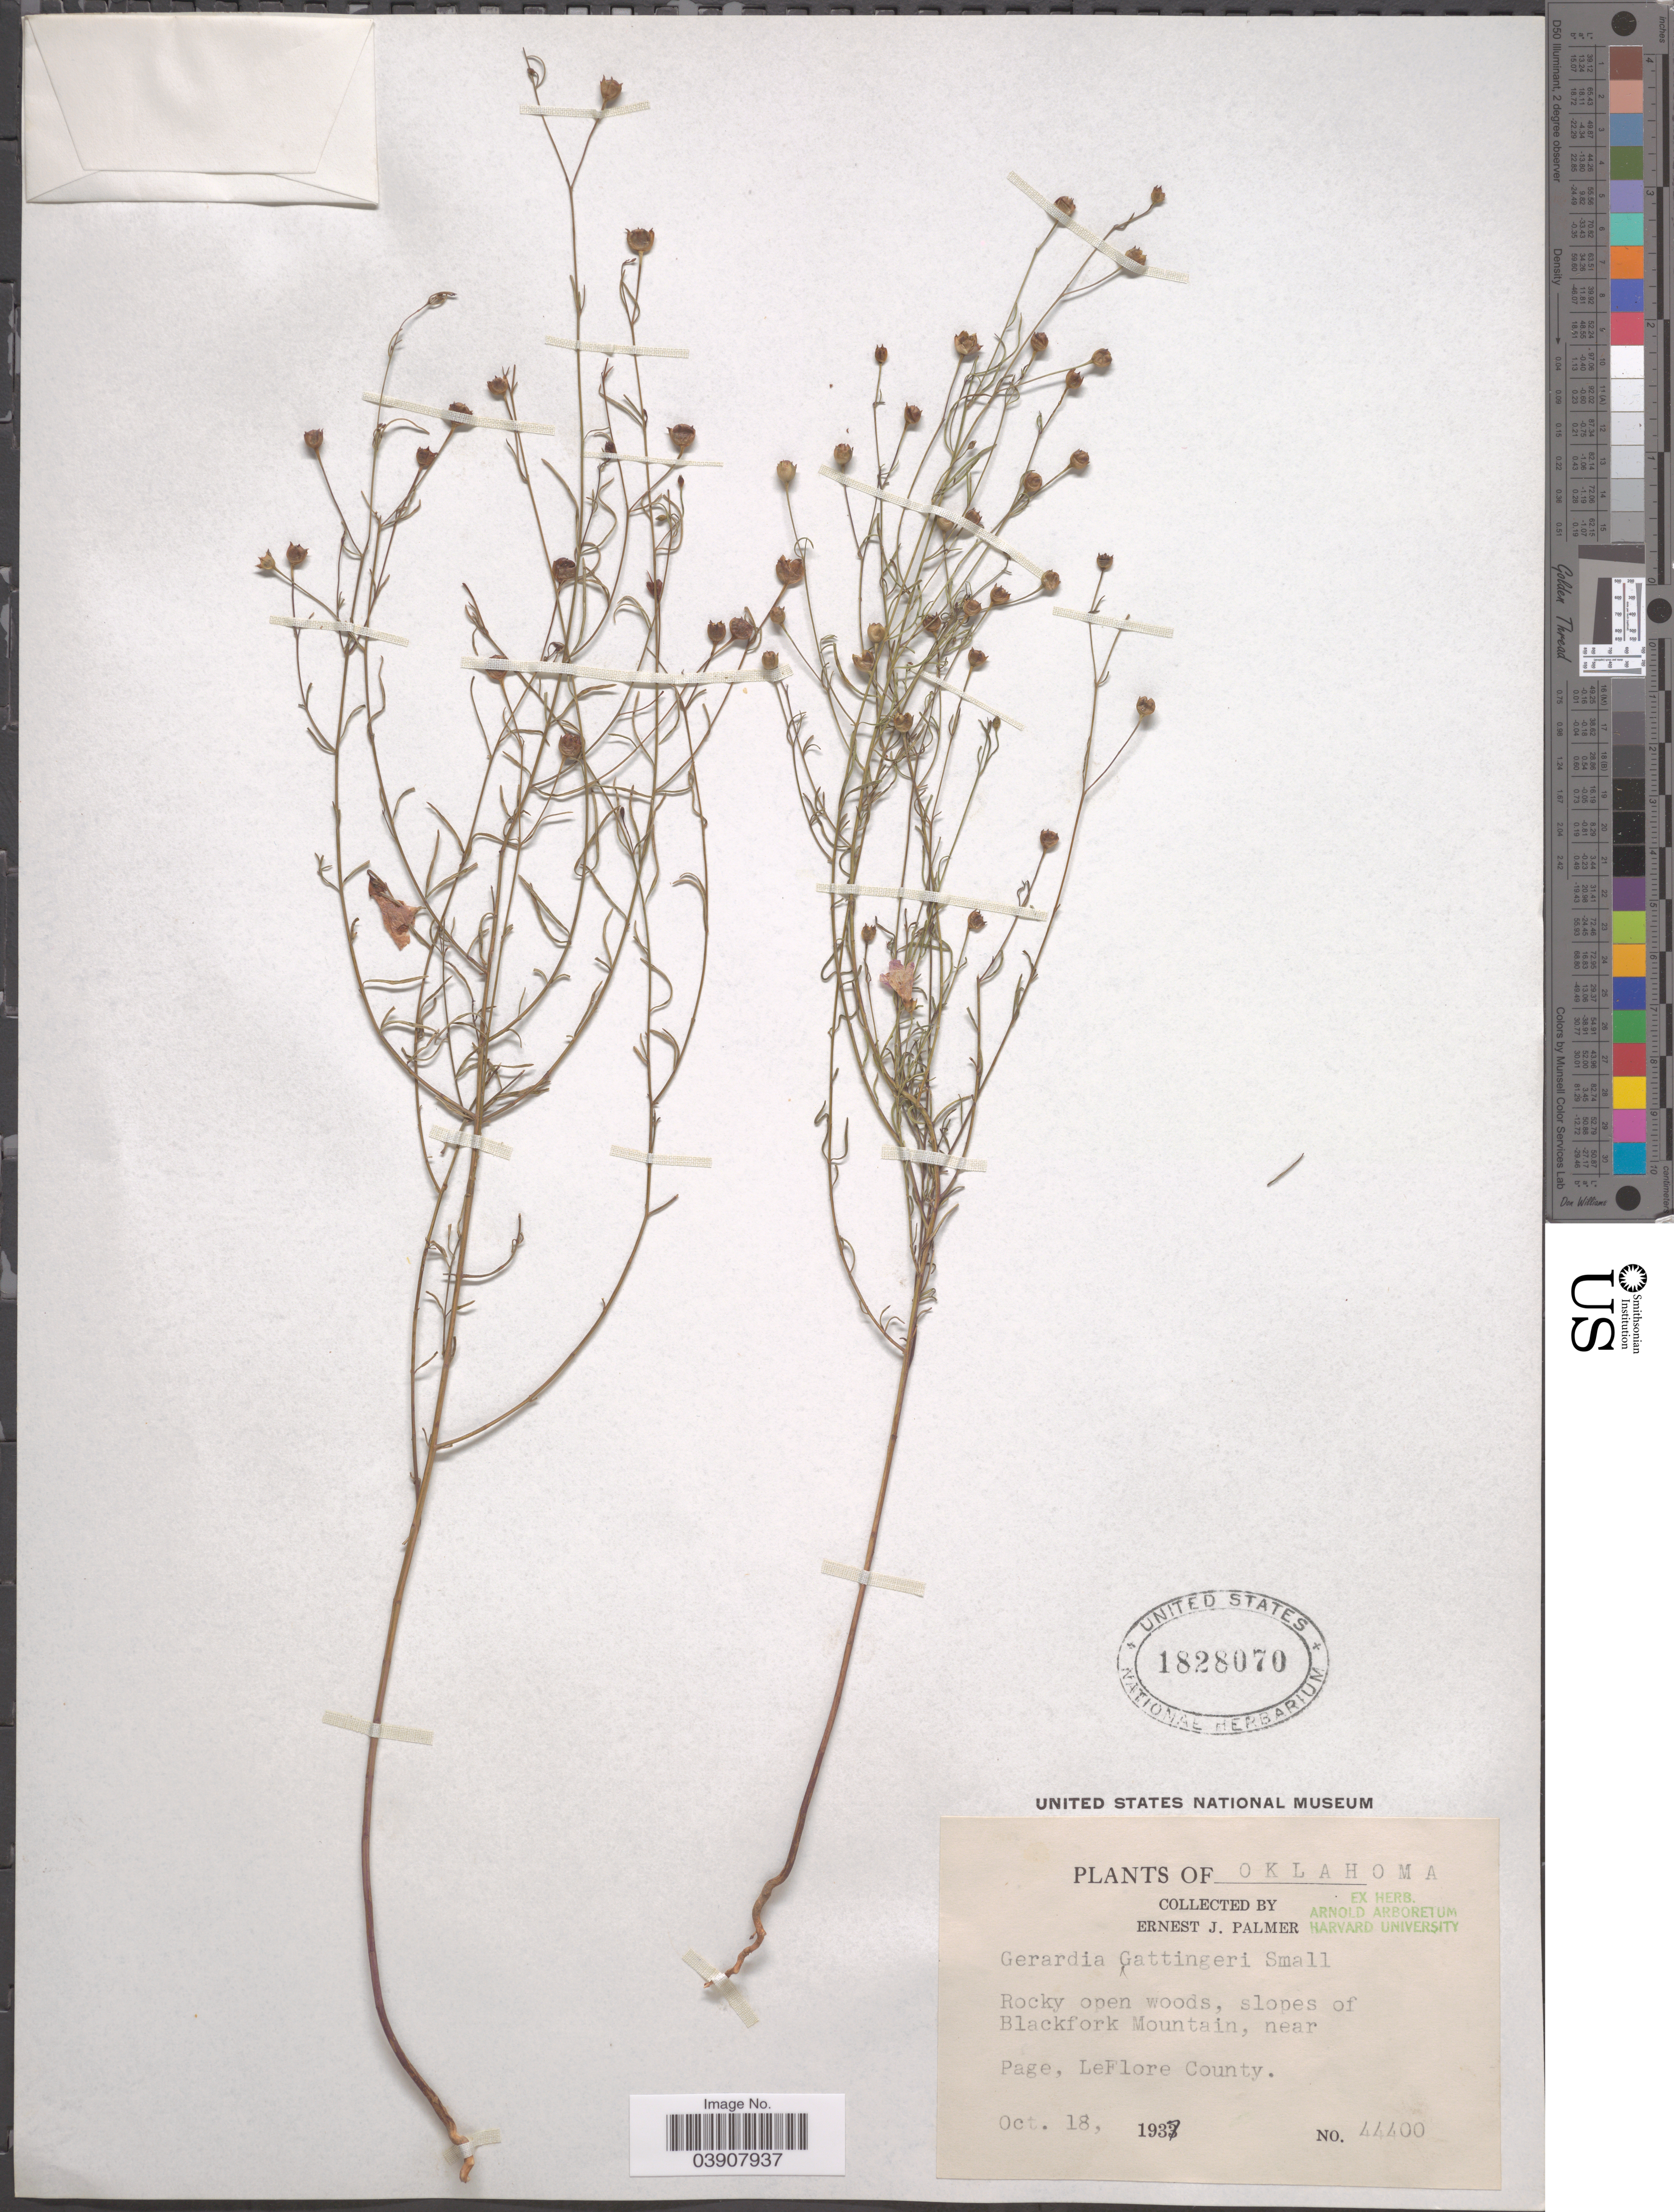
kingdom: Plantae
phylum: Tracheophyta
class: Magnoliopsida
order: Lamiales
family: Orobanchaceae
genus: Agalinis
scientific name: Agalinis gattingeri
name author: (Small) Small ex Britton & A. Br.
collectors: E. J. Palmer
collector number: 44400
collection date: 1937-10-18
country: United States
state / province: Oklahoma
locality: Slopes of Blackfork Mountain, near Page, LeFlore County.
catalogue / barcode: US 1828070